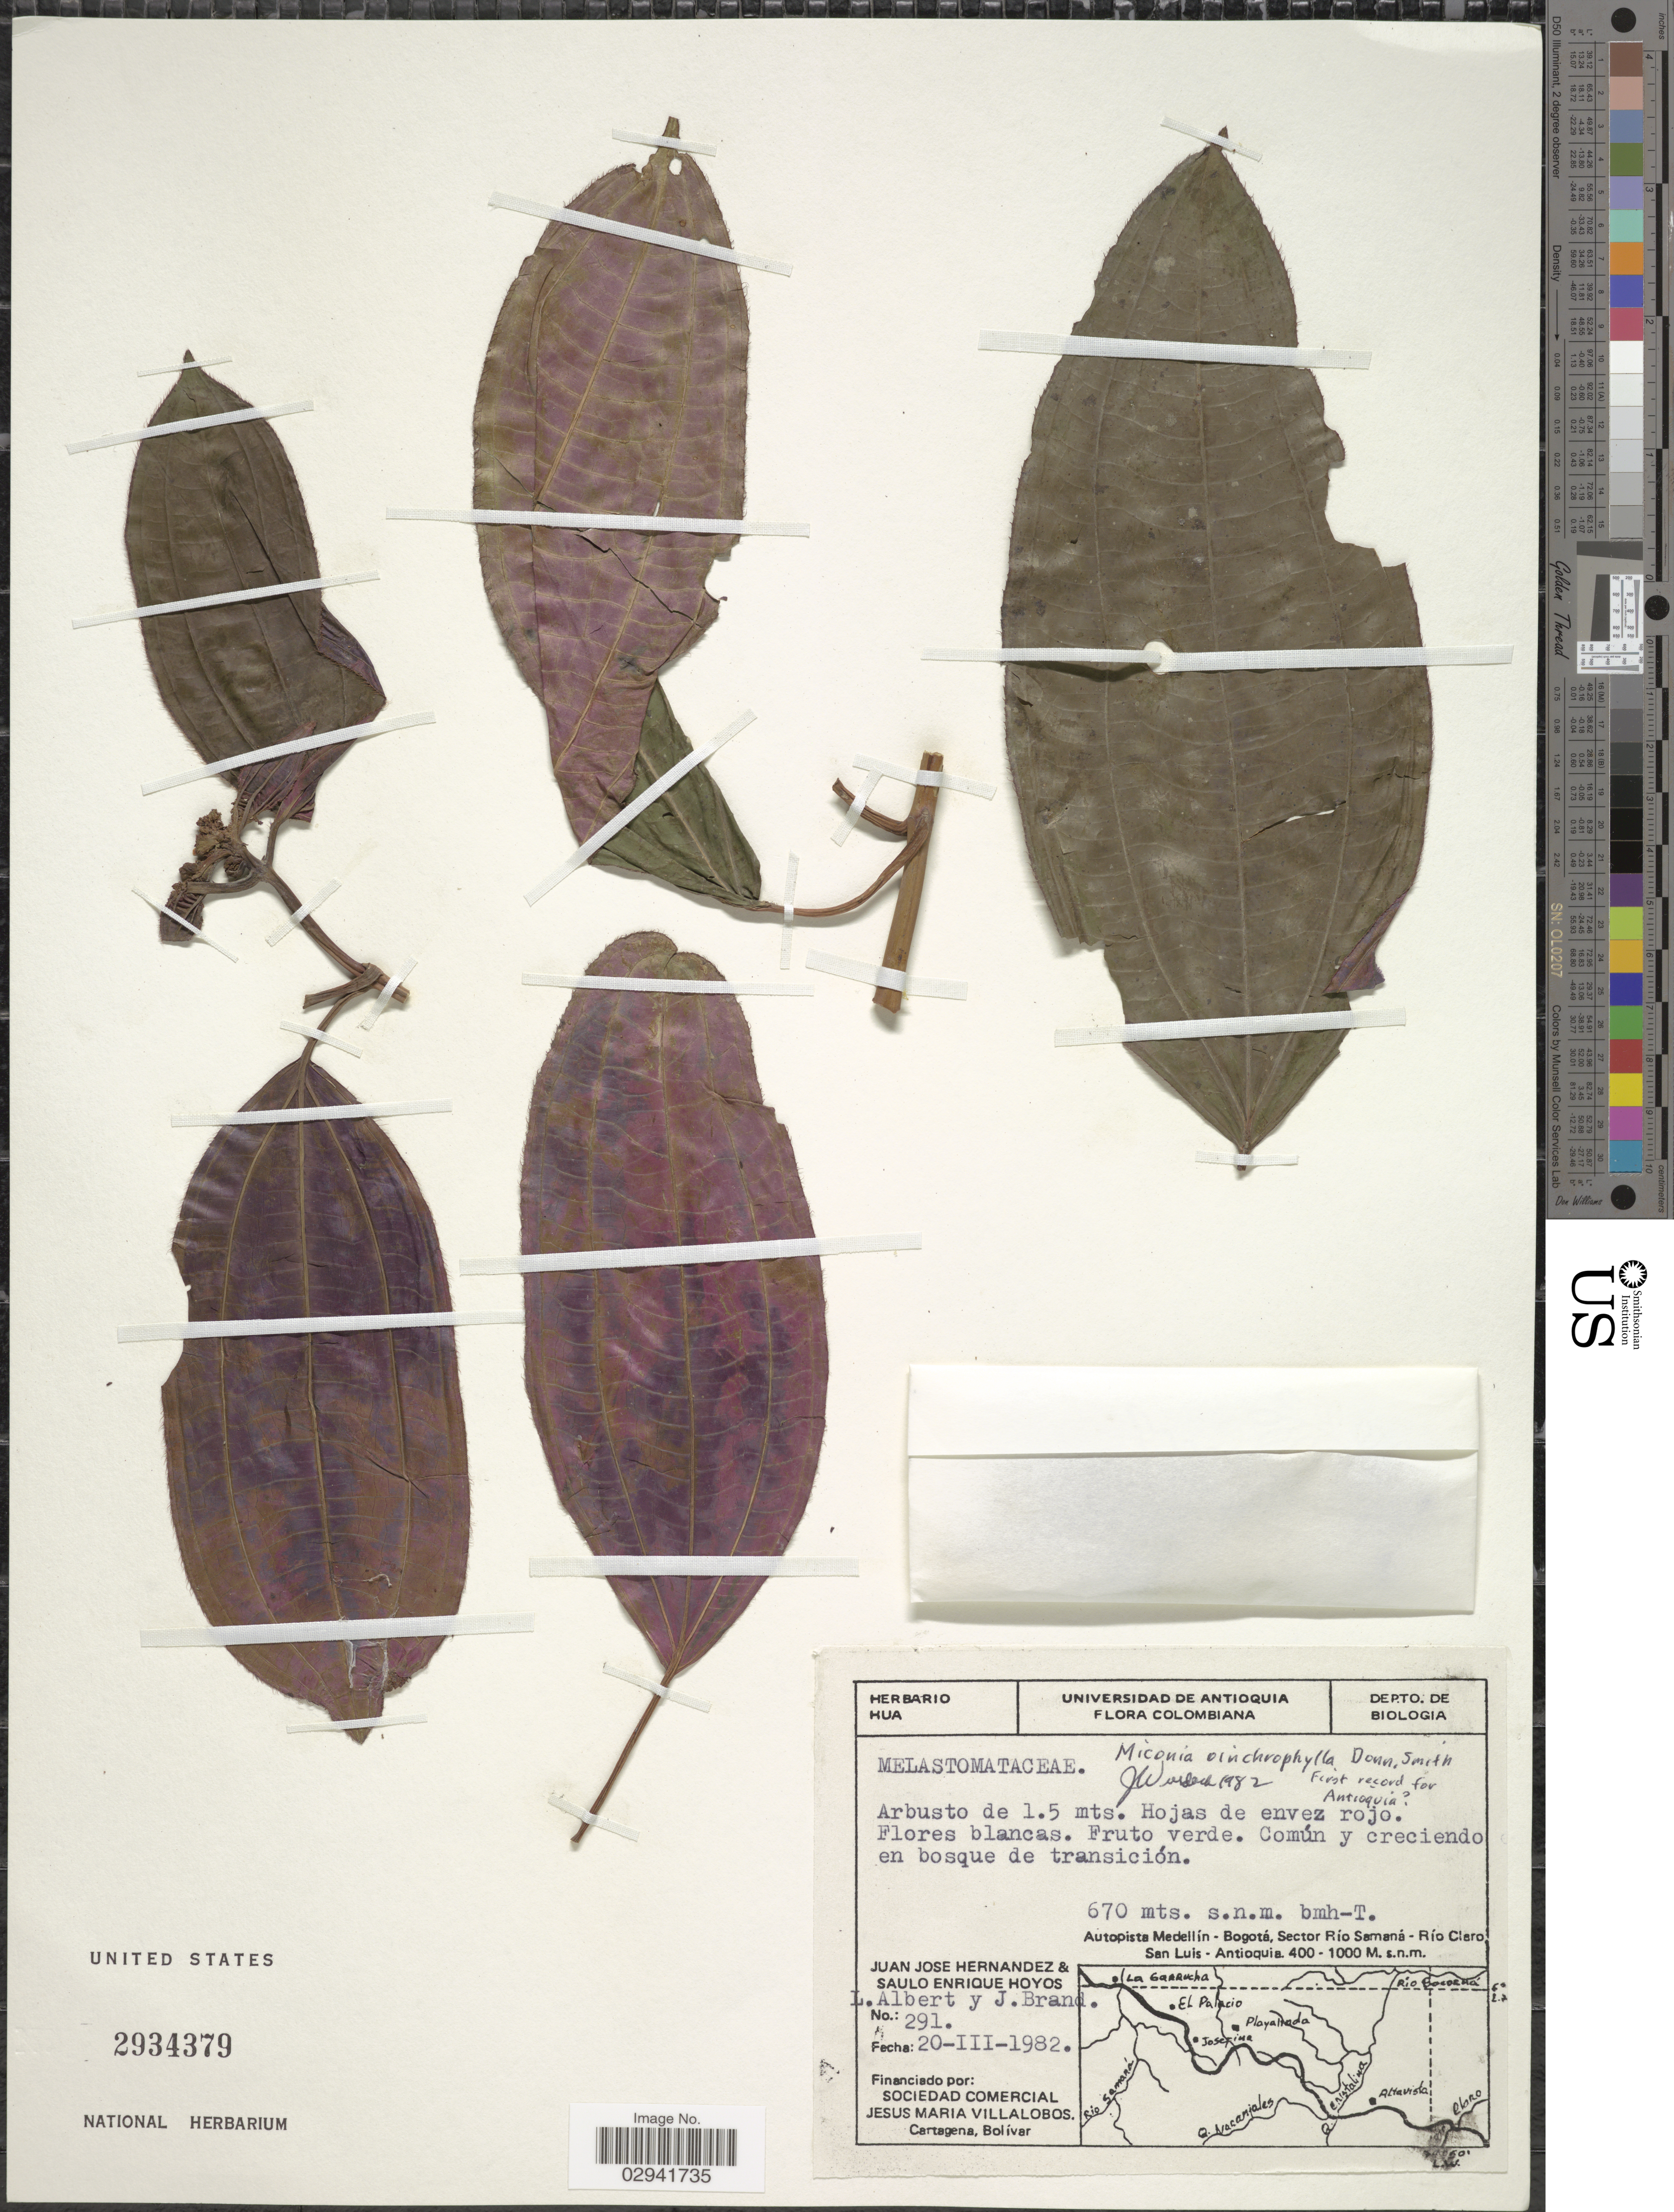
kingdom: Plantae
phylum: Tracheophyta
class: Magnoliopsida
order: Myrtales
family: Melastomataceae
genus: Miconia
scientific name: Miconia oinochrophylla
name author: Donn. Sm.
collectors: J. J. Hernandez, S. E. Hoyos, L. Albert & J. Brand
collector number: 291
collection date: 1982-03-20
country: Colombia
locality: Autopista Medellín - Bogotá, Sector Río Samaná - Río Claro. San Luis - Antioquia.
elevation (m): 670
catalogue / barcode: US 2934379